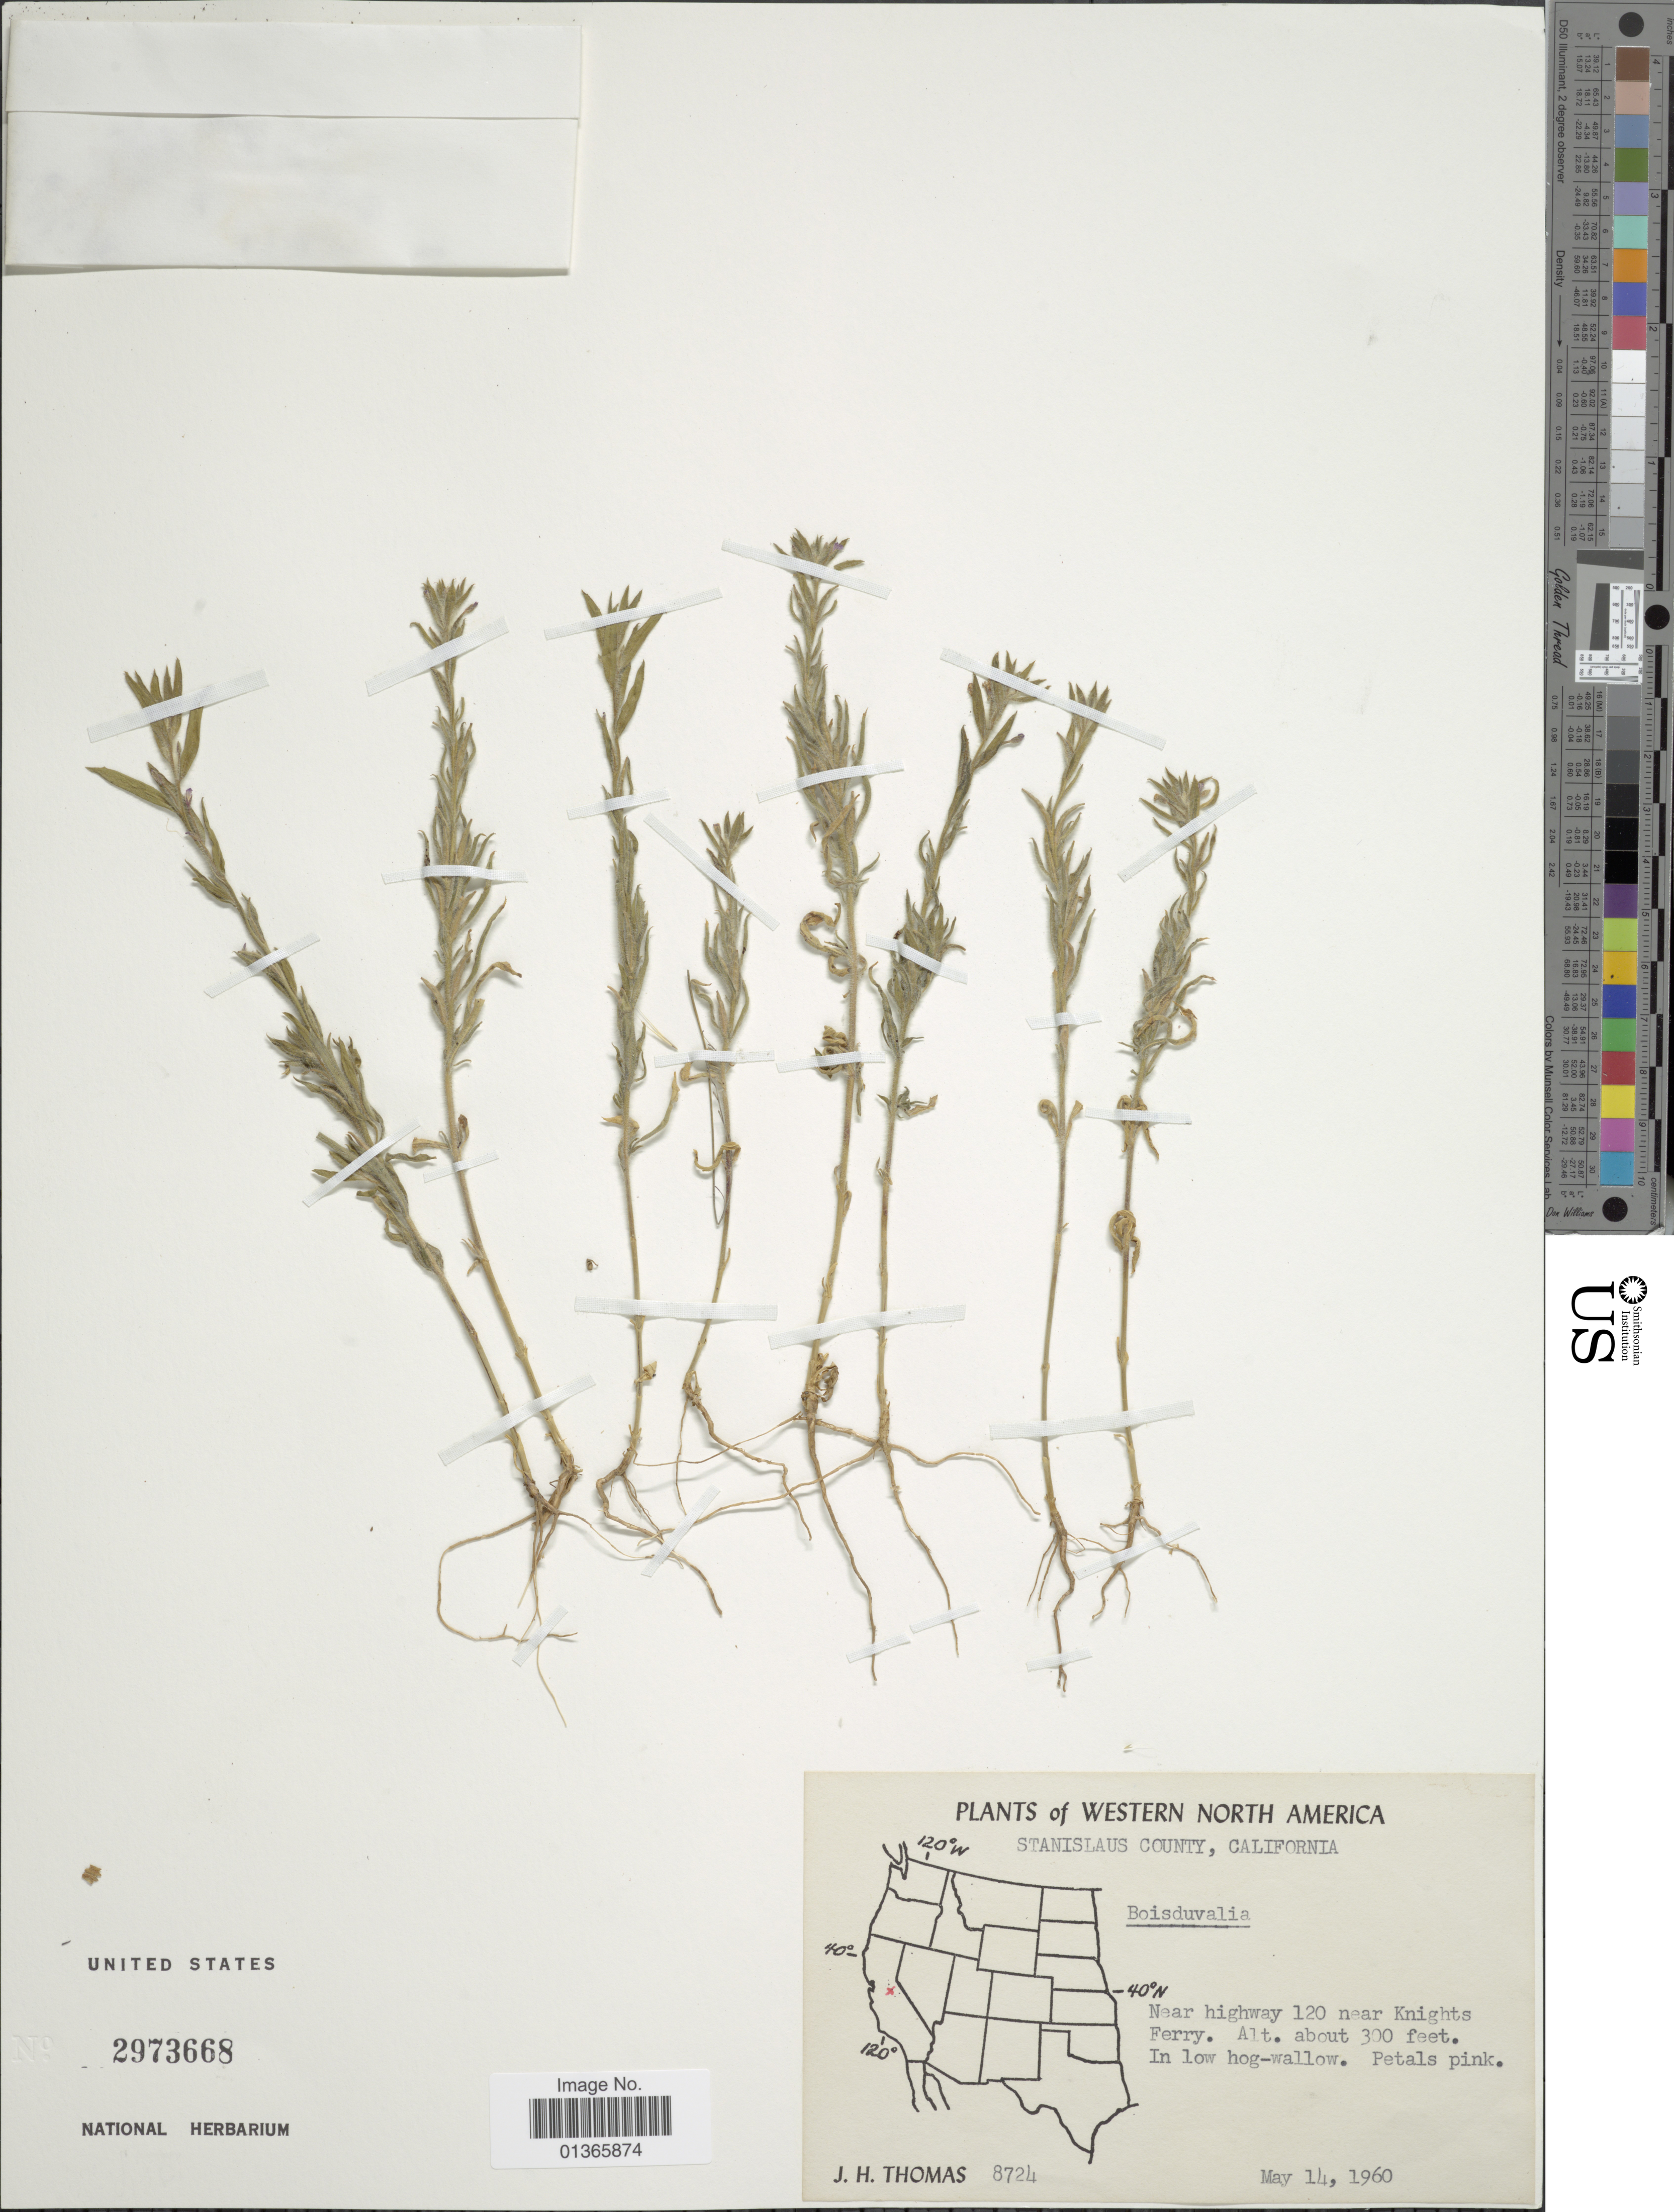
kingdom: Plantae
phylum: Tracheophyta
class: Magnoliopsida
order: Myrtales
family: Onagraceae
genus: Epilobium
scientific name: Epilobium sp.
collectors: J. H. Thomas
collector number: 8724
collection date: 1960-05-14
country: United States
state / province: California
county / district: Stanislaus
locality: Stanislaus County. Near highway 120 near Knights Ferry.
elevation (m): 91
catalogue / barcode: US 2973668